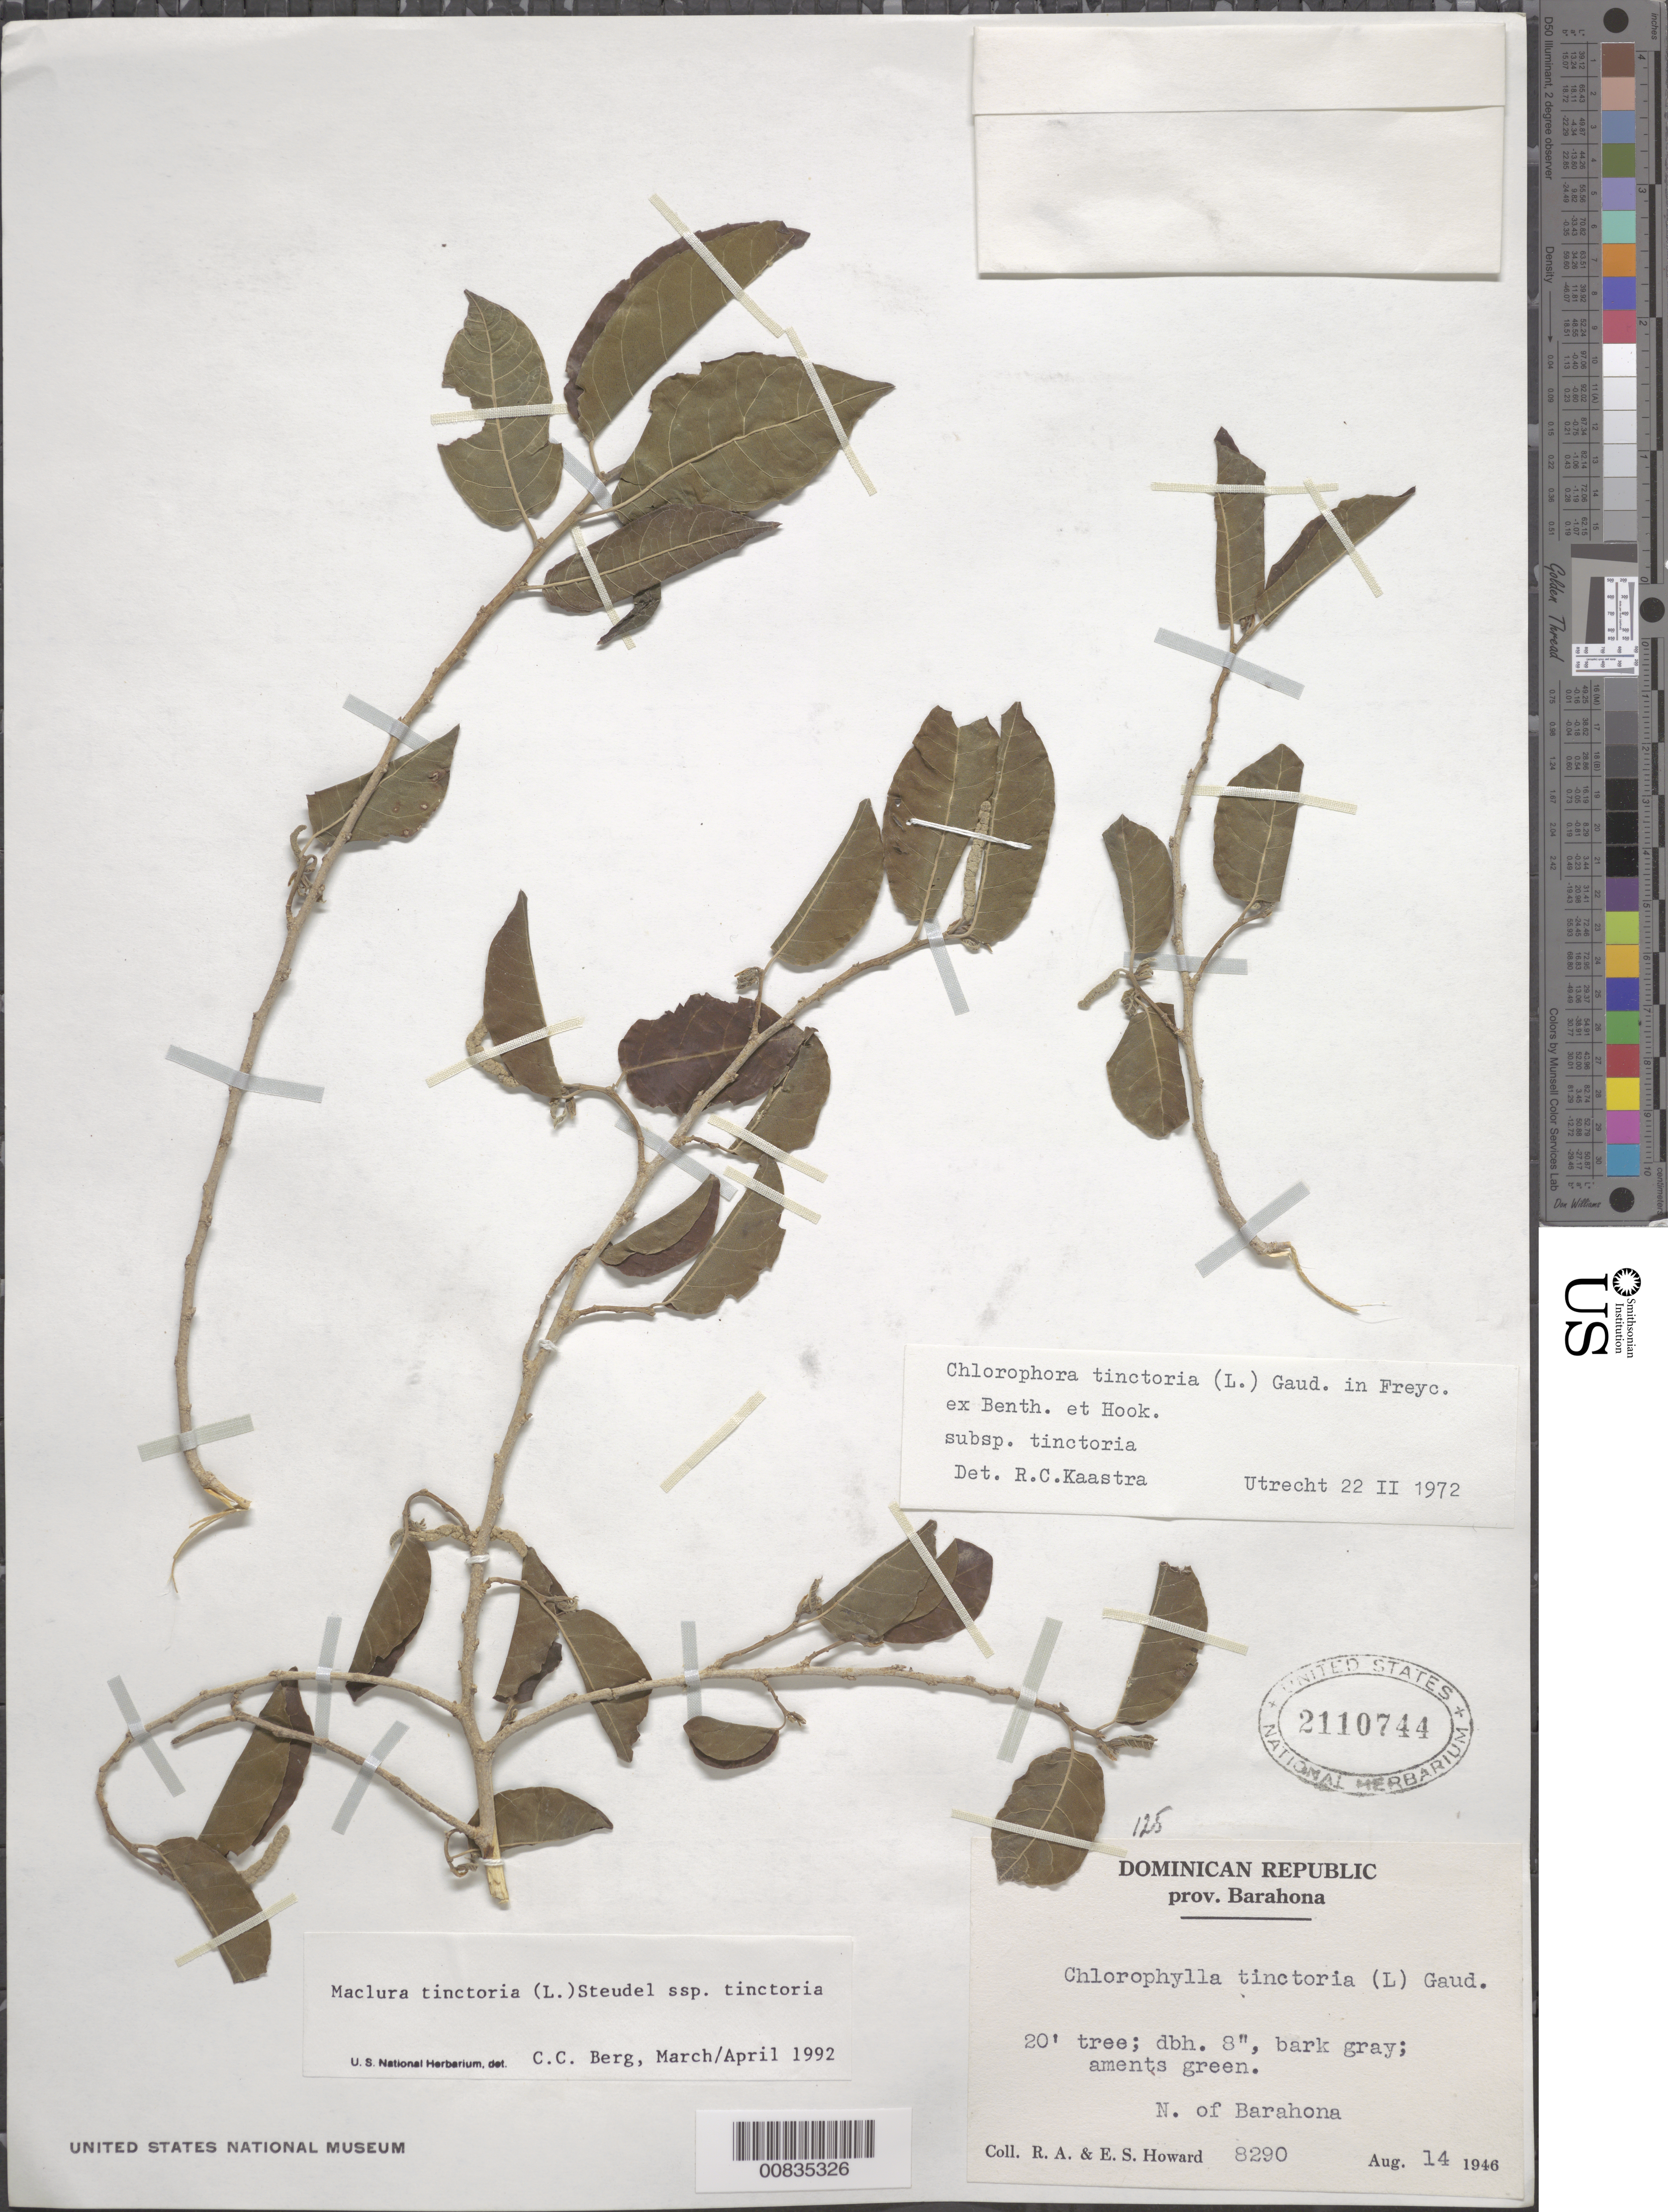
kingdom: Plantae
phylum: Tracheophyta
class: Magnoliopsida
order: Rosales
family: Moraceae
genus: Maclura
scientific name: Maclura tinctoria subsp. tinctoria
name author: (L.) D. Don ex Steud.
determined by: Berg, C. C.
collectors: R. A. Howard & E. S. Howard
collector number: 8290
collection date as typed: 14 Aug 1946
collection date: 1946-08-14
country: Dominican Republic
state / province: Barahona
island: Hispaniola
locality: N. of Barahona.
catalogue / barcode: US 2110744